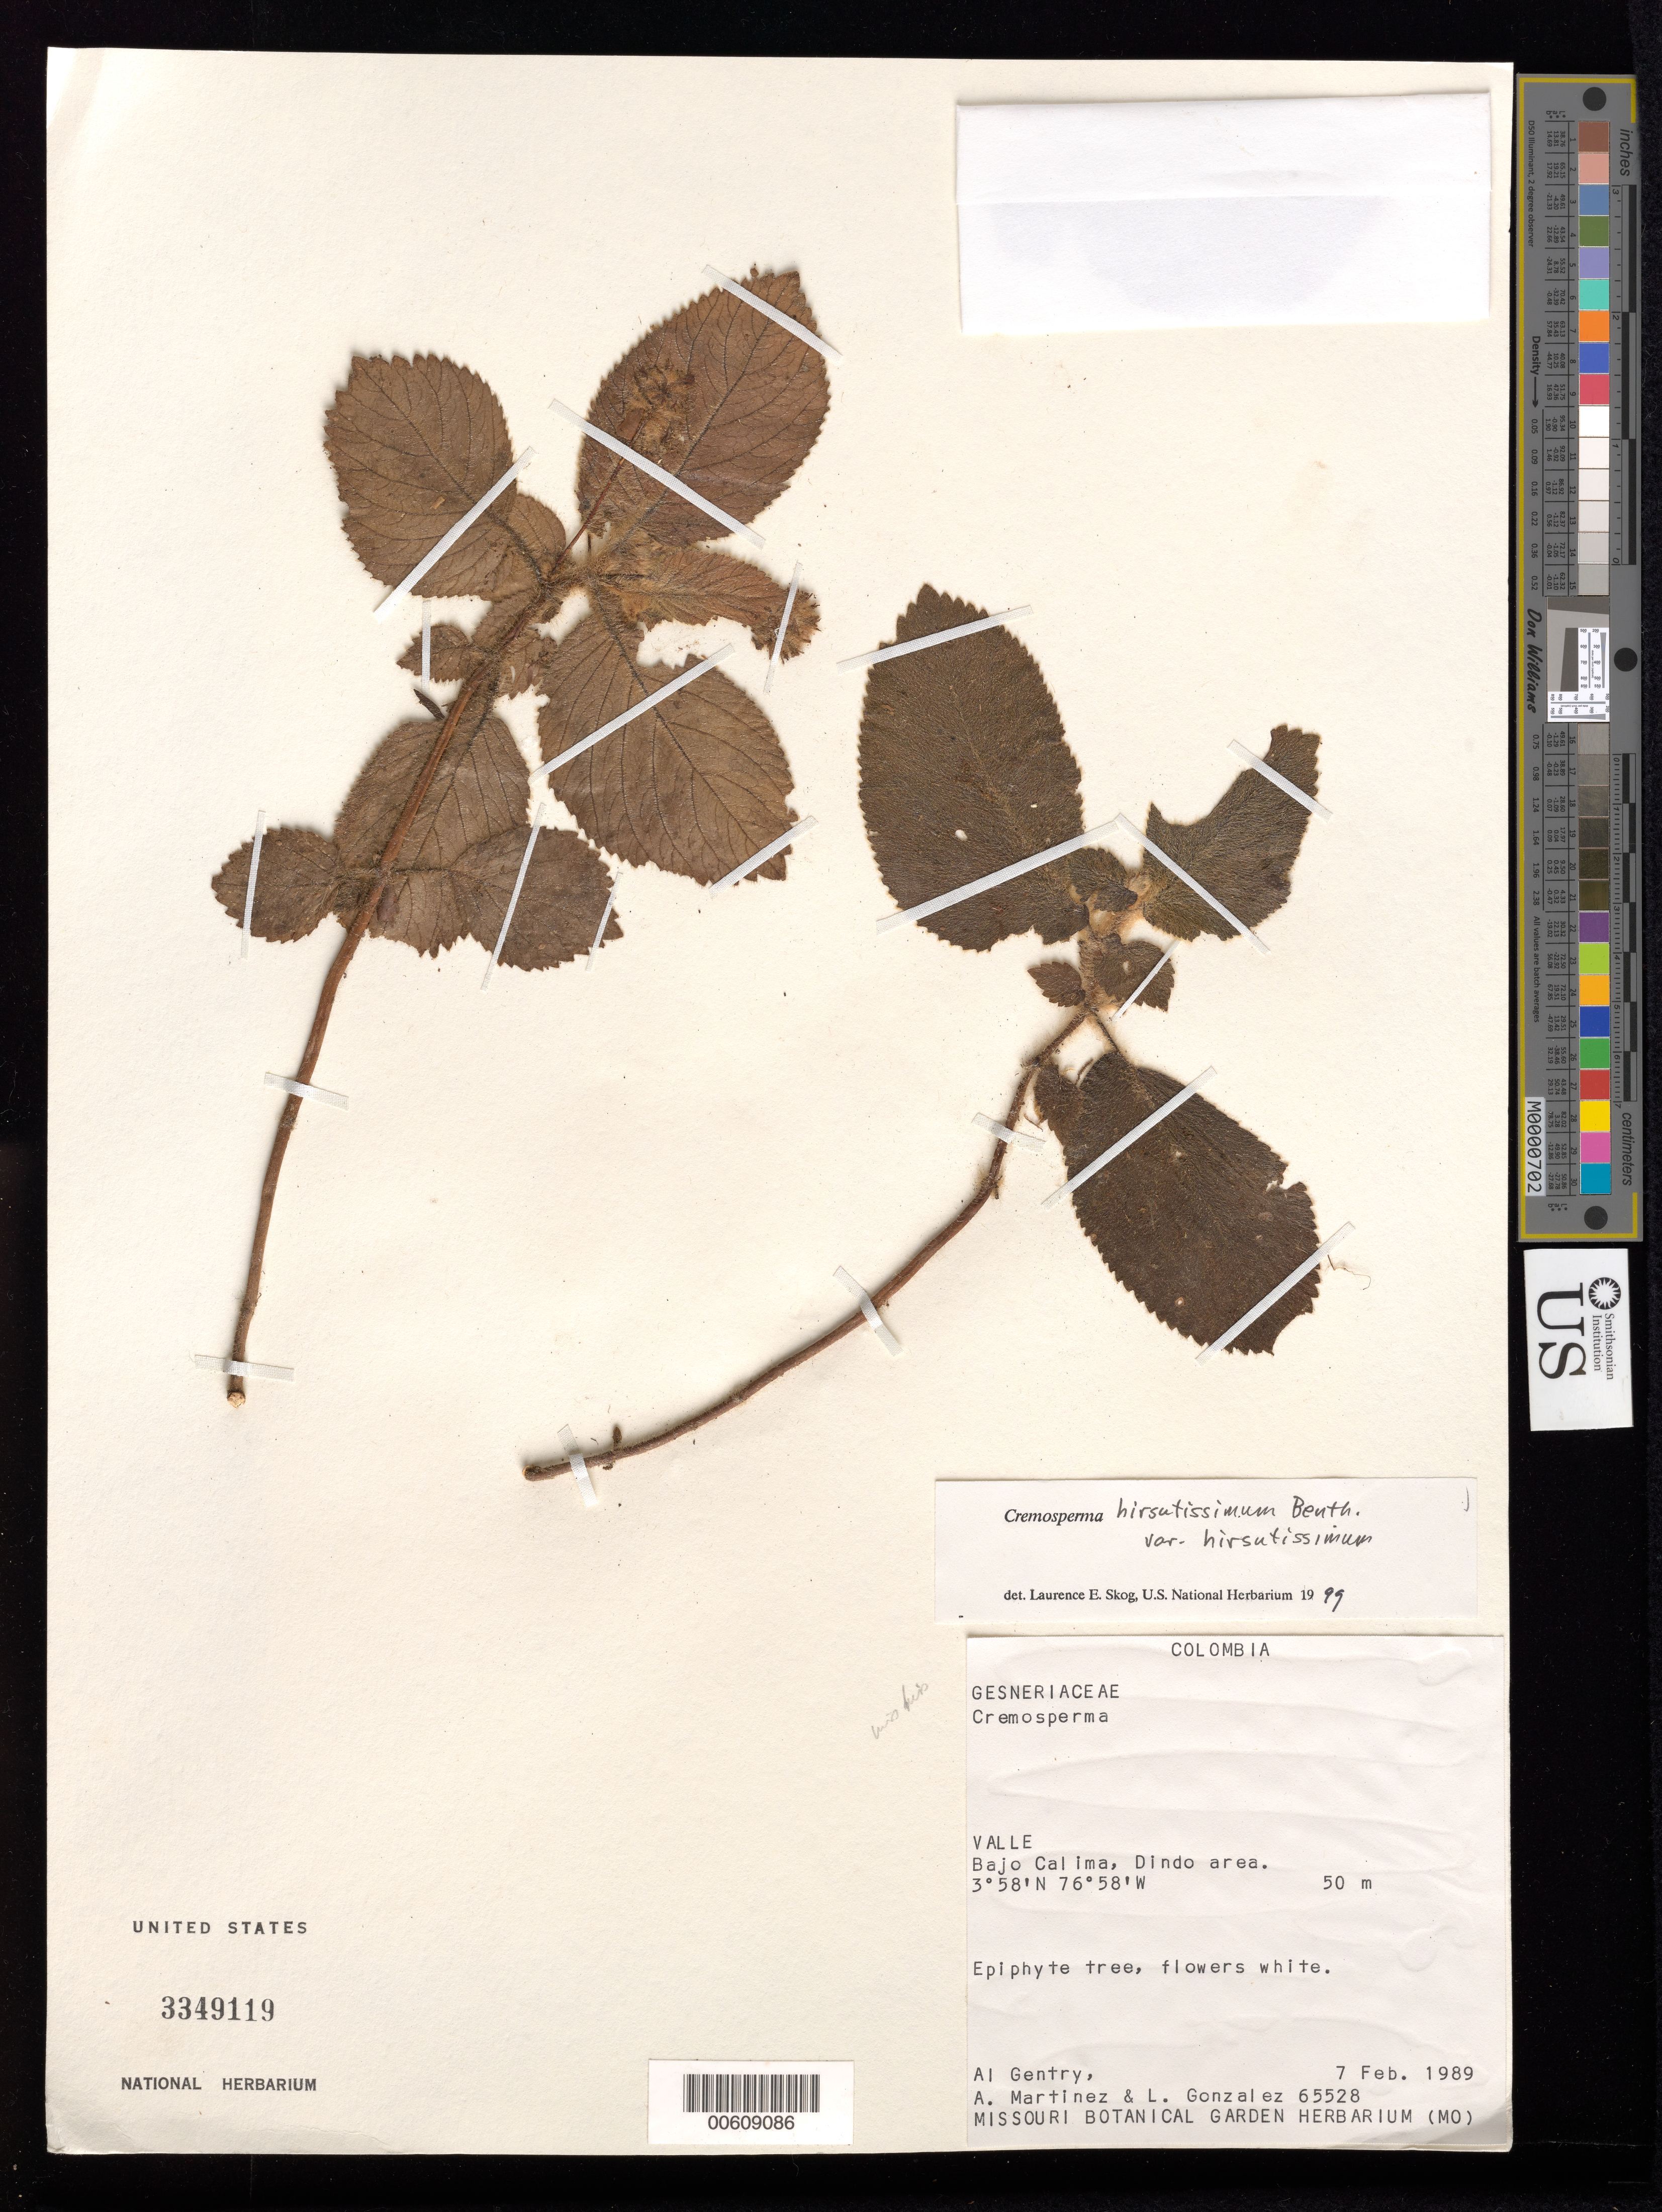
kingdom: Plantae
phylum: Tracheophyta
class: Magnoliopsida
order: Lamiales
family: Gesneriaceae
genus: Cremosperma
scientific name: Cremosperma hirsutissimum var. hirsutissimum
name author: Benth.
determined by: Skog, Laurence E.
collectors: A. H. Gentry, A. Martinez & L. Gonzalez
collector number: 65528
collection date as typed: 07 Feb 1989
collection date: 1989-02-07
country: Colombia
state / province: Valle del Cauca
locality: Bajo Calima, Dindo area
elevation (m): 50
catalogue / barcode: US 3349119